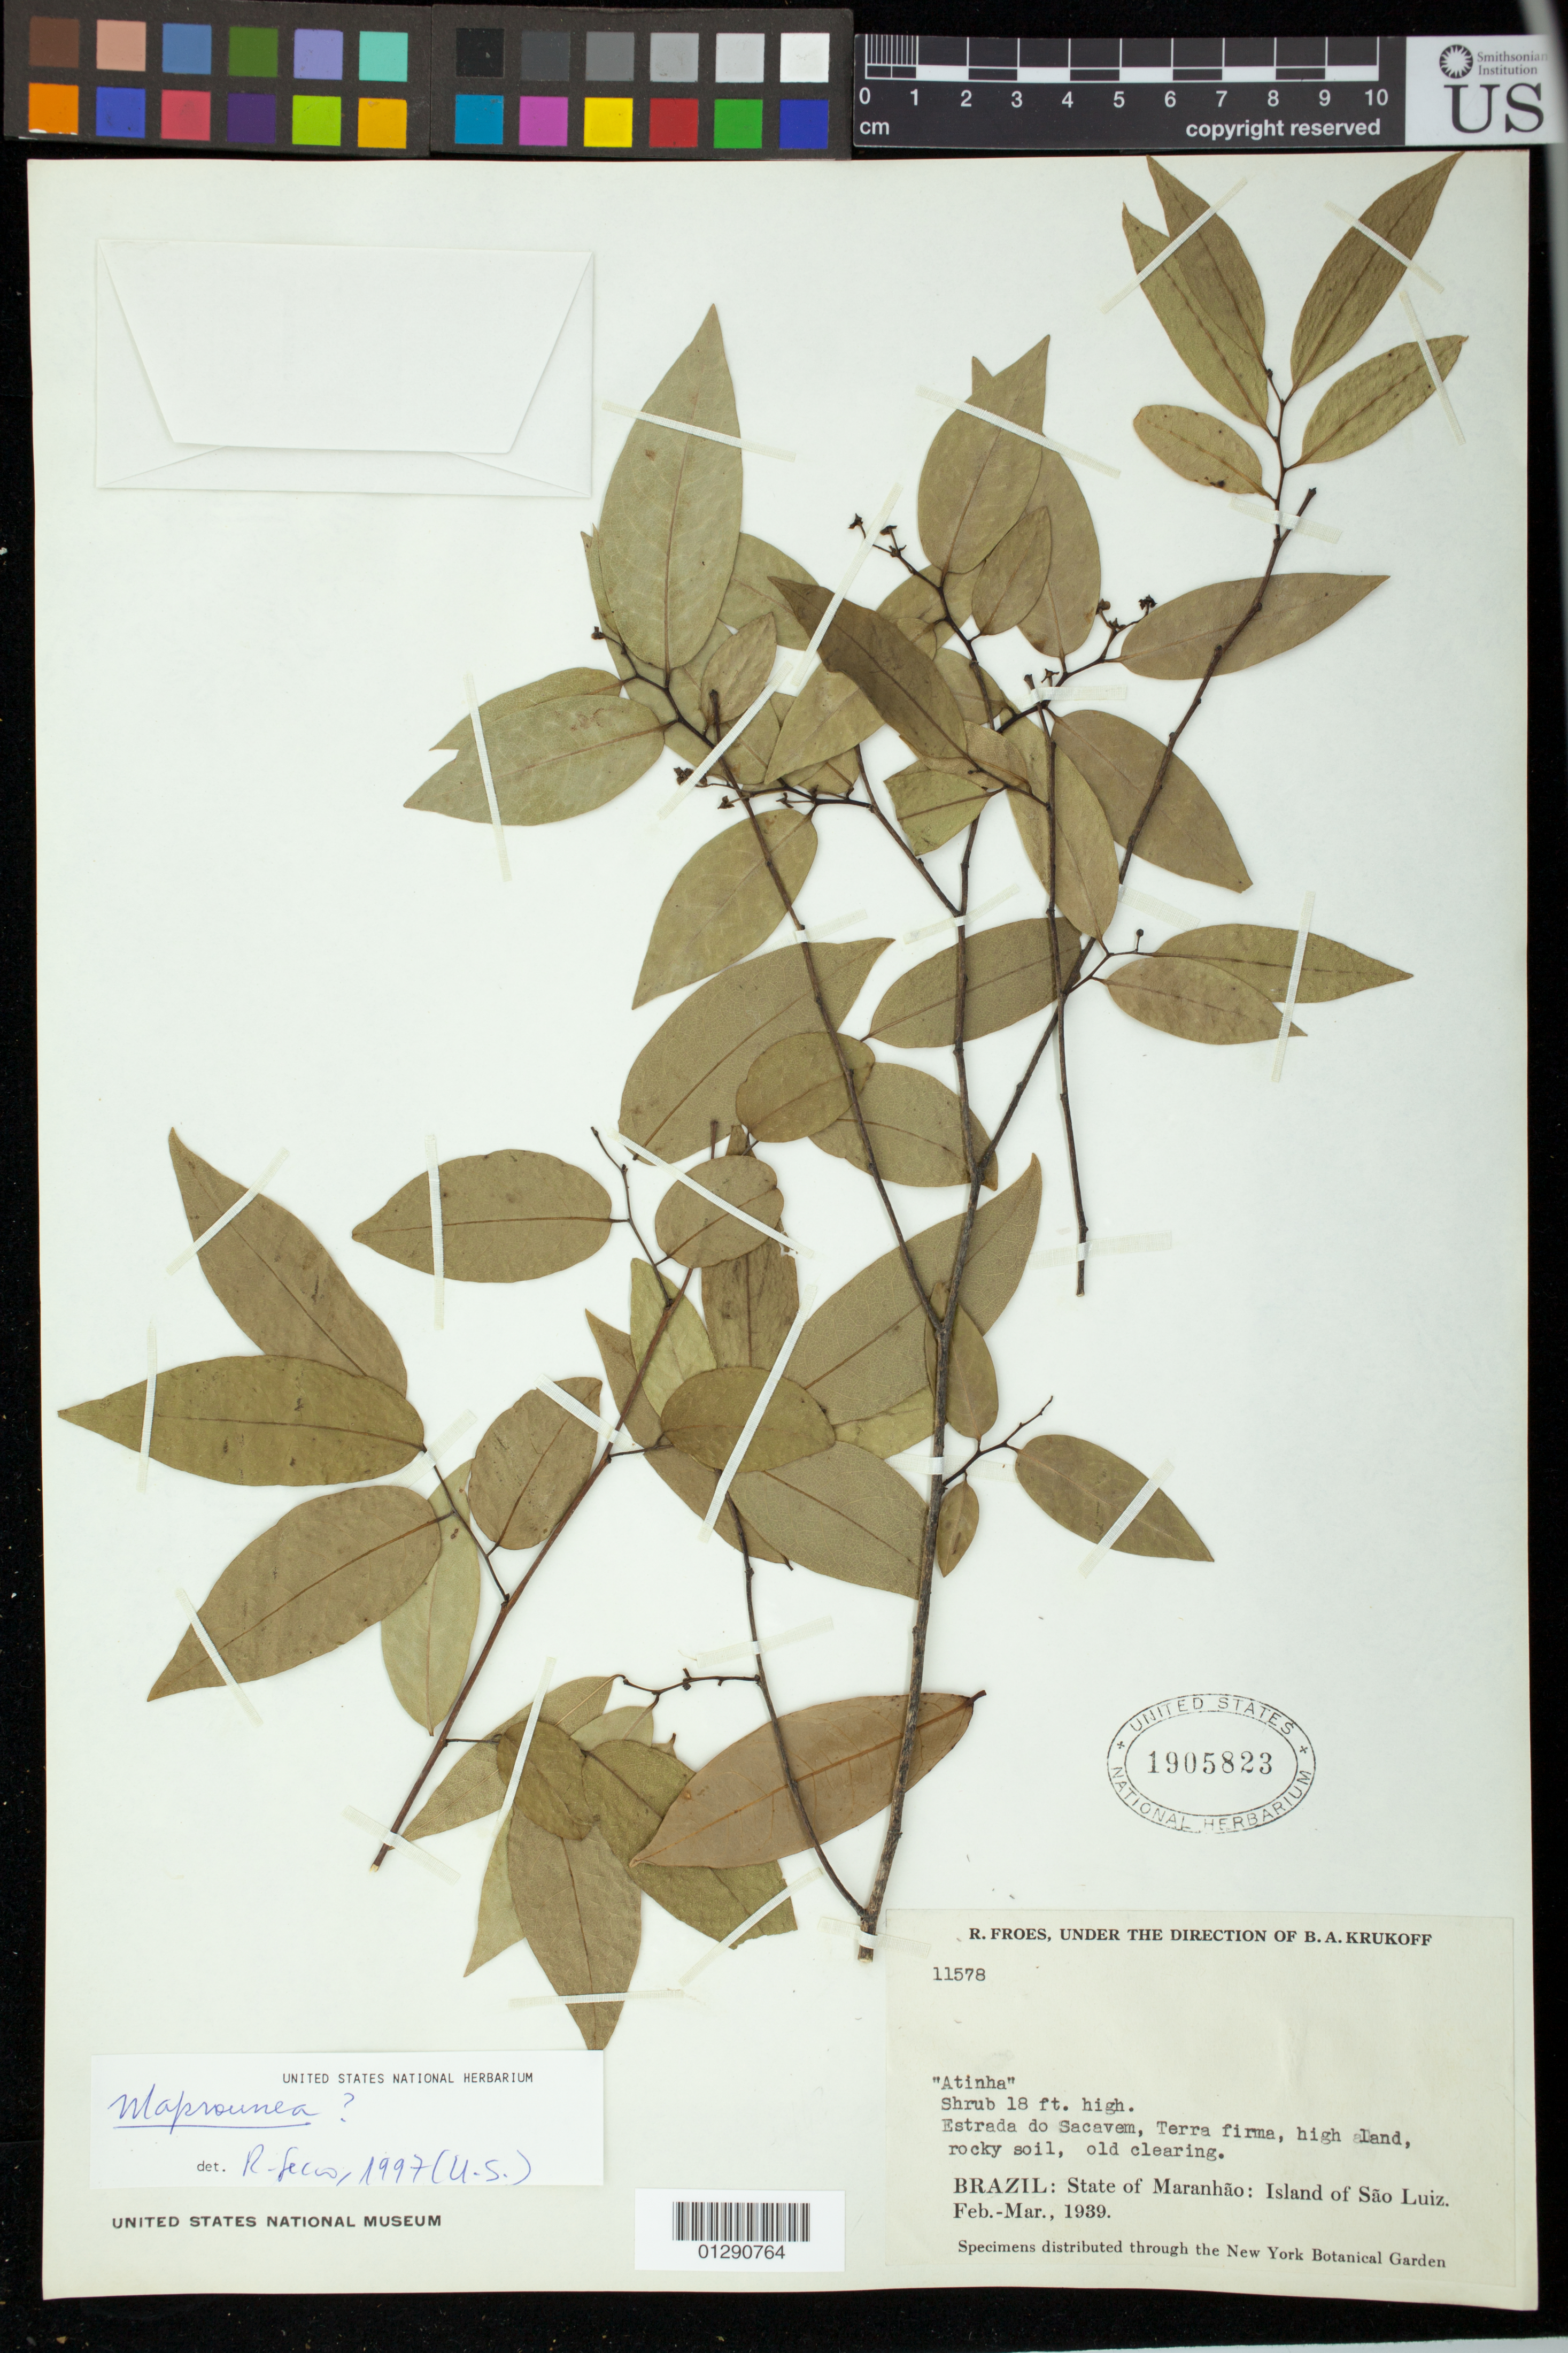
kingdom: Plantae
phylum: Tracheophyta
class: Magnoliopsida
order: Magnoliales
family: Annonaceae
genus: Annona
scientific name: Annona sp.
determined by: Londoño-Echeverri, Y.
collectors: R. L. Fróes & B. A. Krukoff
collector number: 11578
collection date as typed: Feb 1939 to -- Mar 1939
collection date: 1939-02/1939-03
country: Brazil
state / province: Maranhão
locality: Island of São Luiz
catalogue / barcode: US 1905823